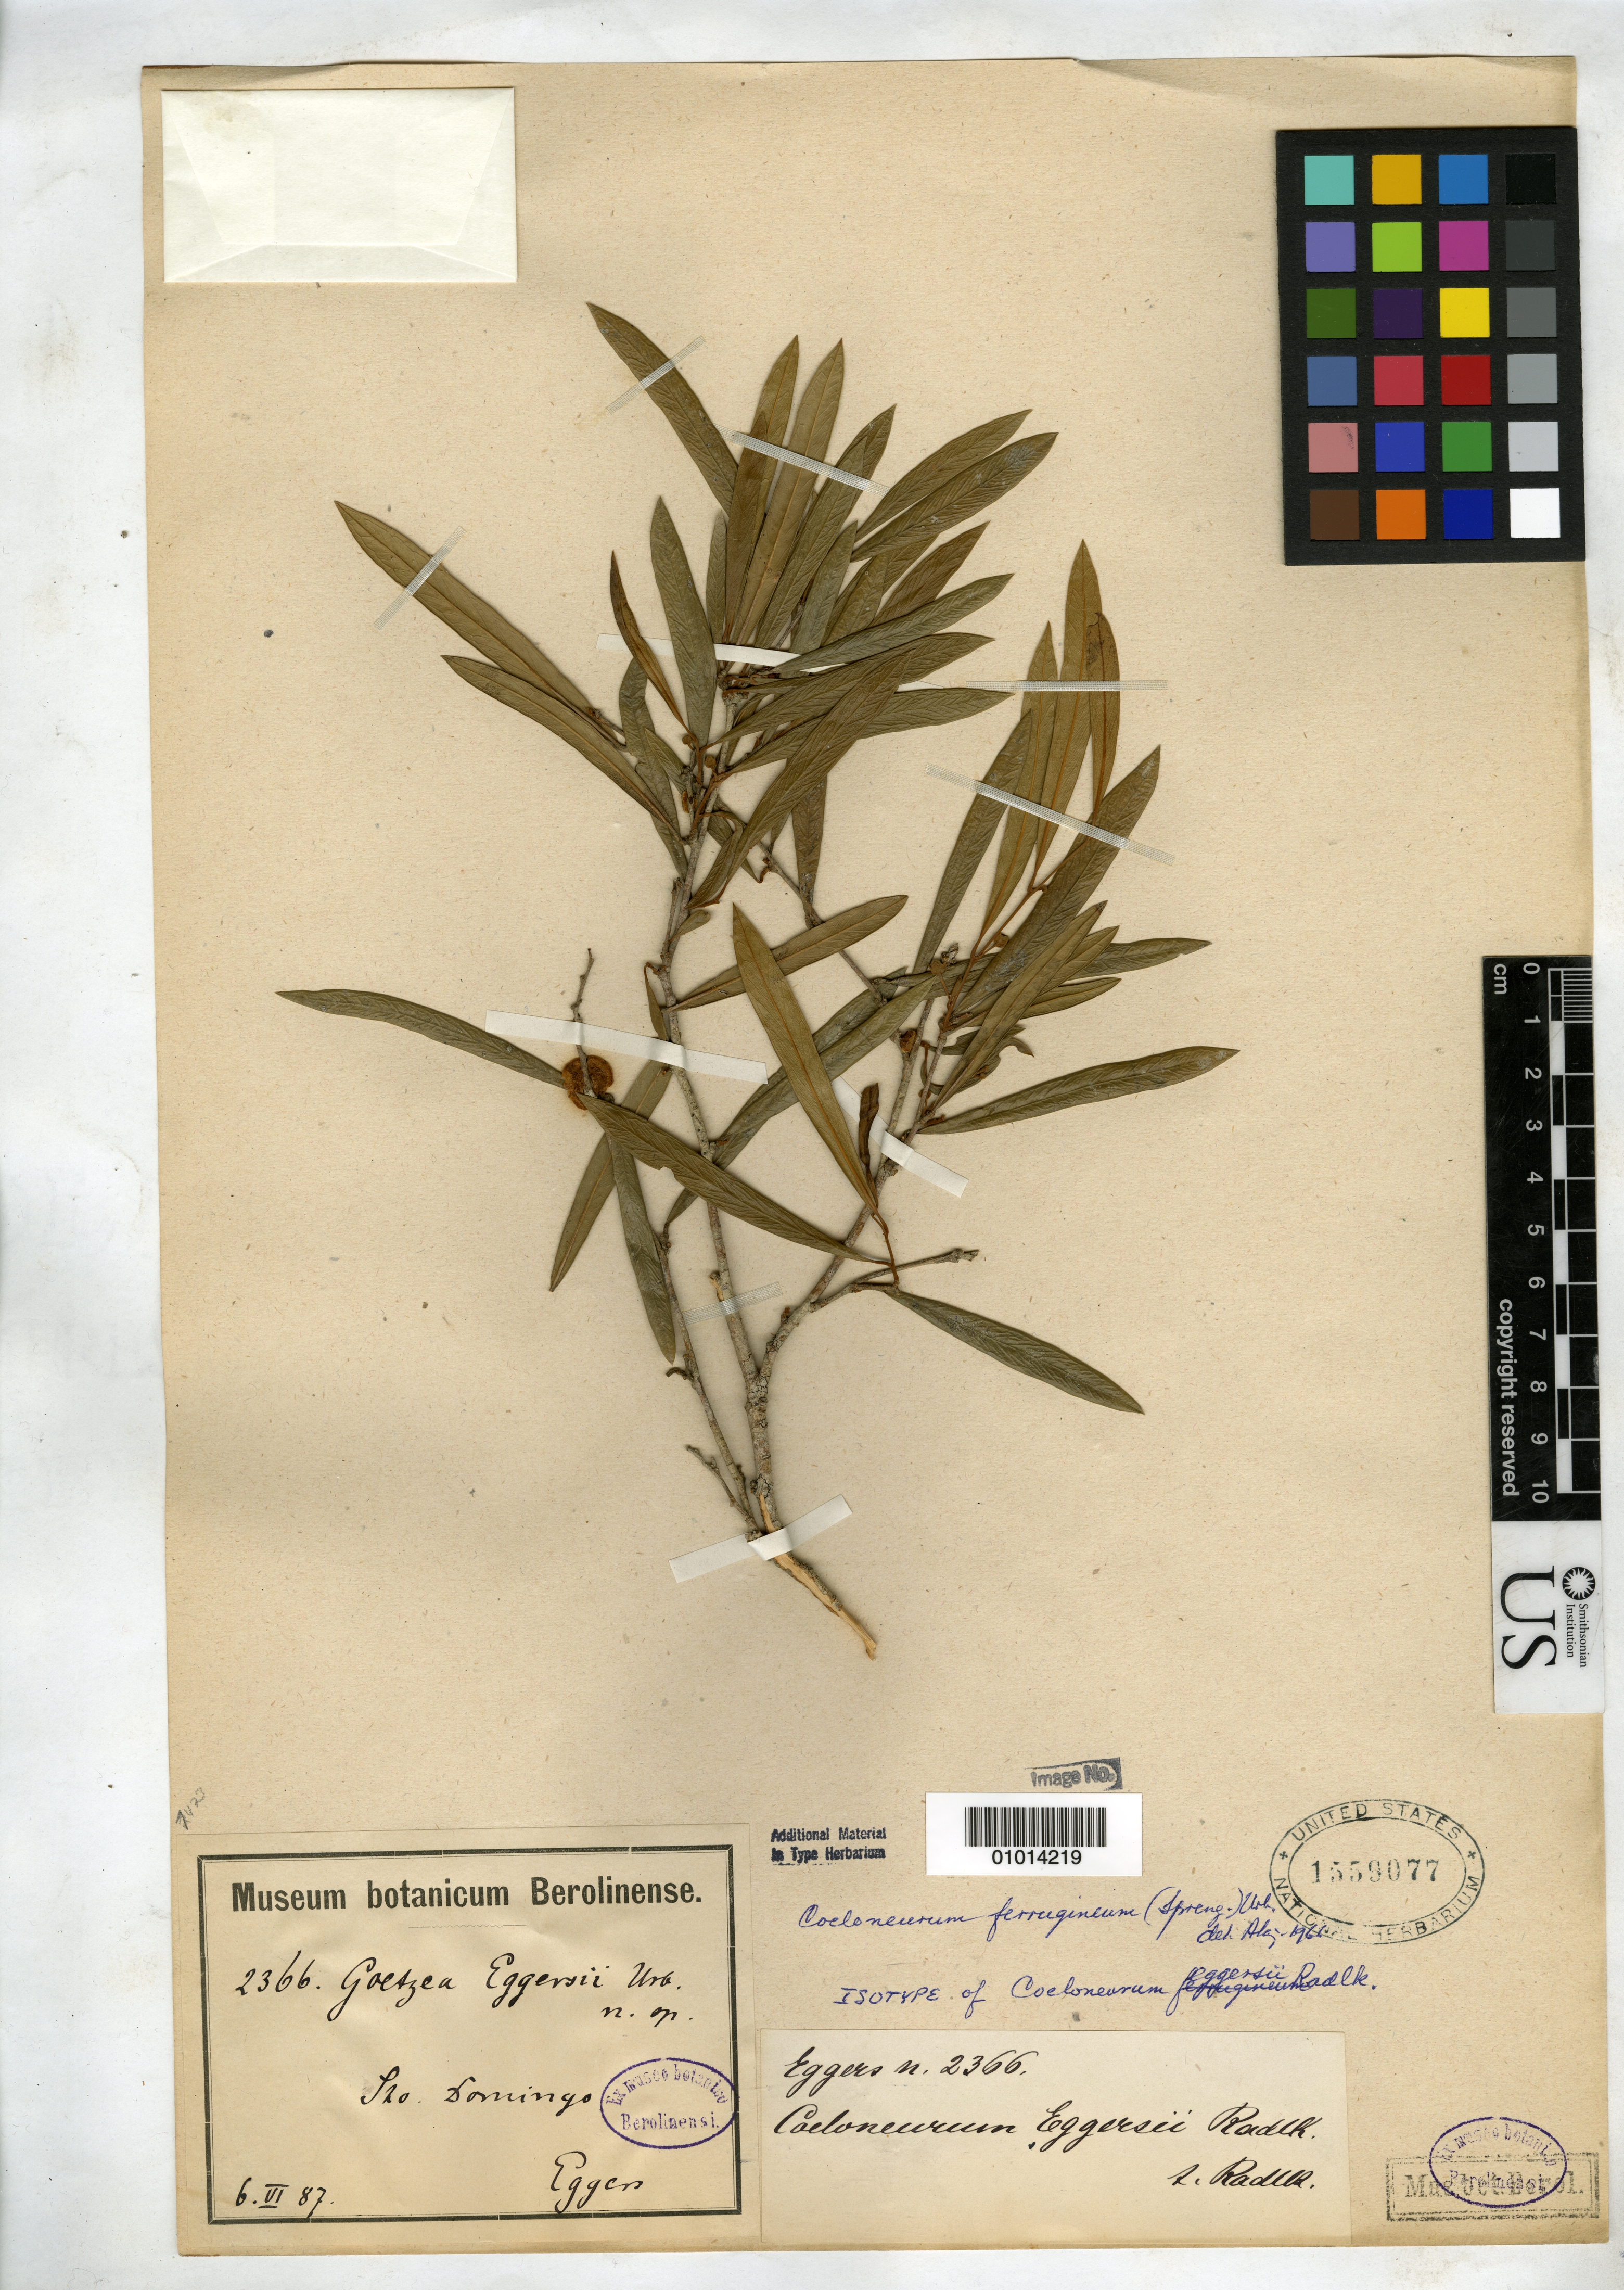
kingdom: Plantae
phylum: Tracheophyta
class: Magnoliopsida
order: Solanales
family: Solanaceae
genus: Coeloneurum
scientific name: Coeloneurum eggersii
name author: Radlk.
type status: Isotype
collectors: H. F. A. von Eggers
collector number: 2366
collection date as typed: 06 Jun 1887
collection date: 1887-06-06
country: Dominican Republic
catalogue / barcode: US 1559077